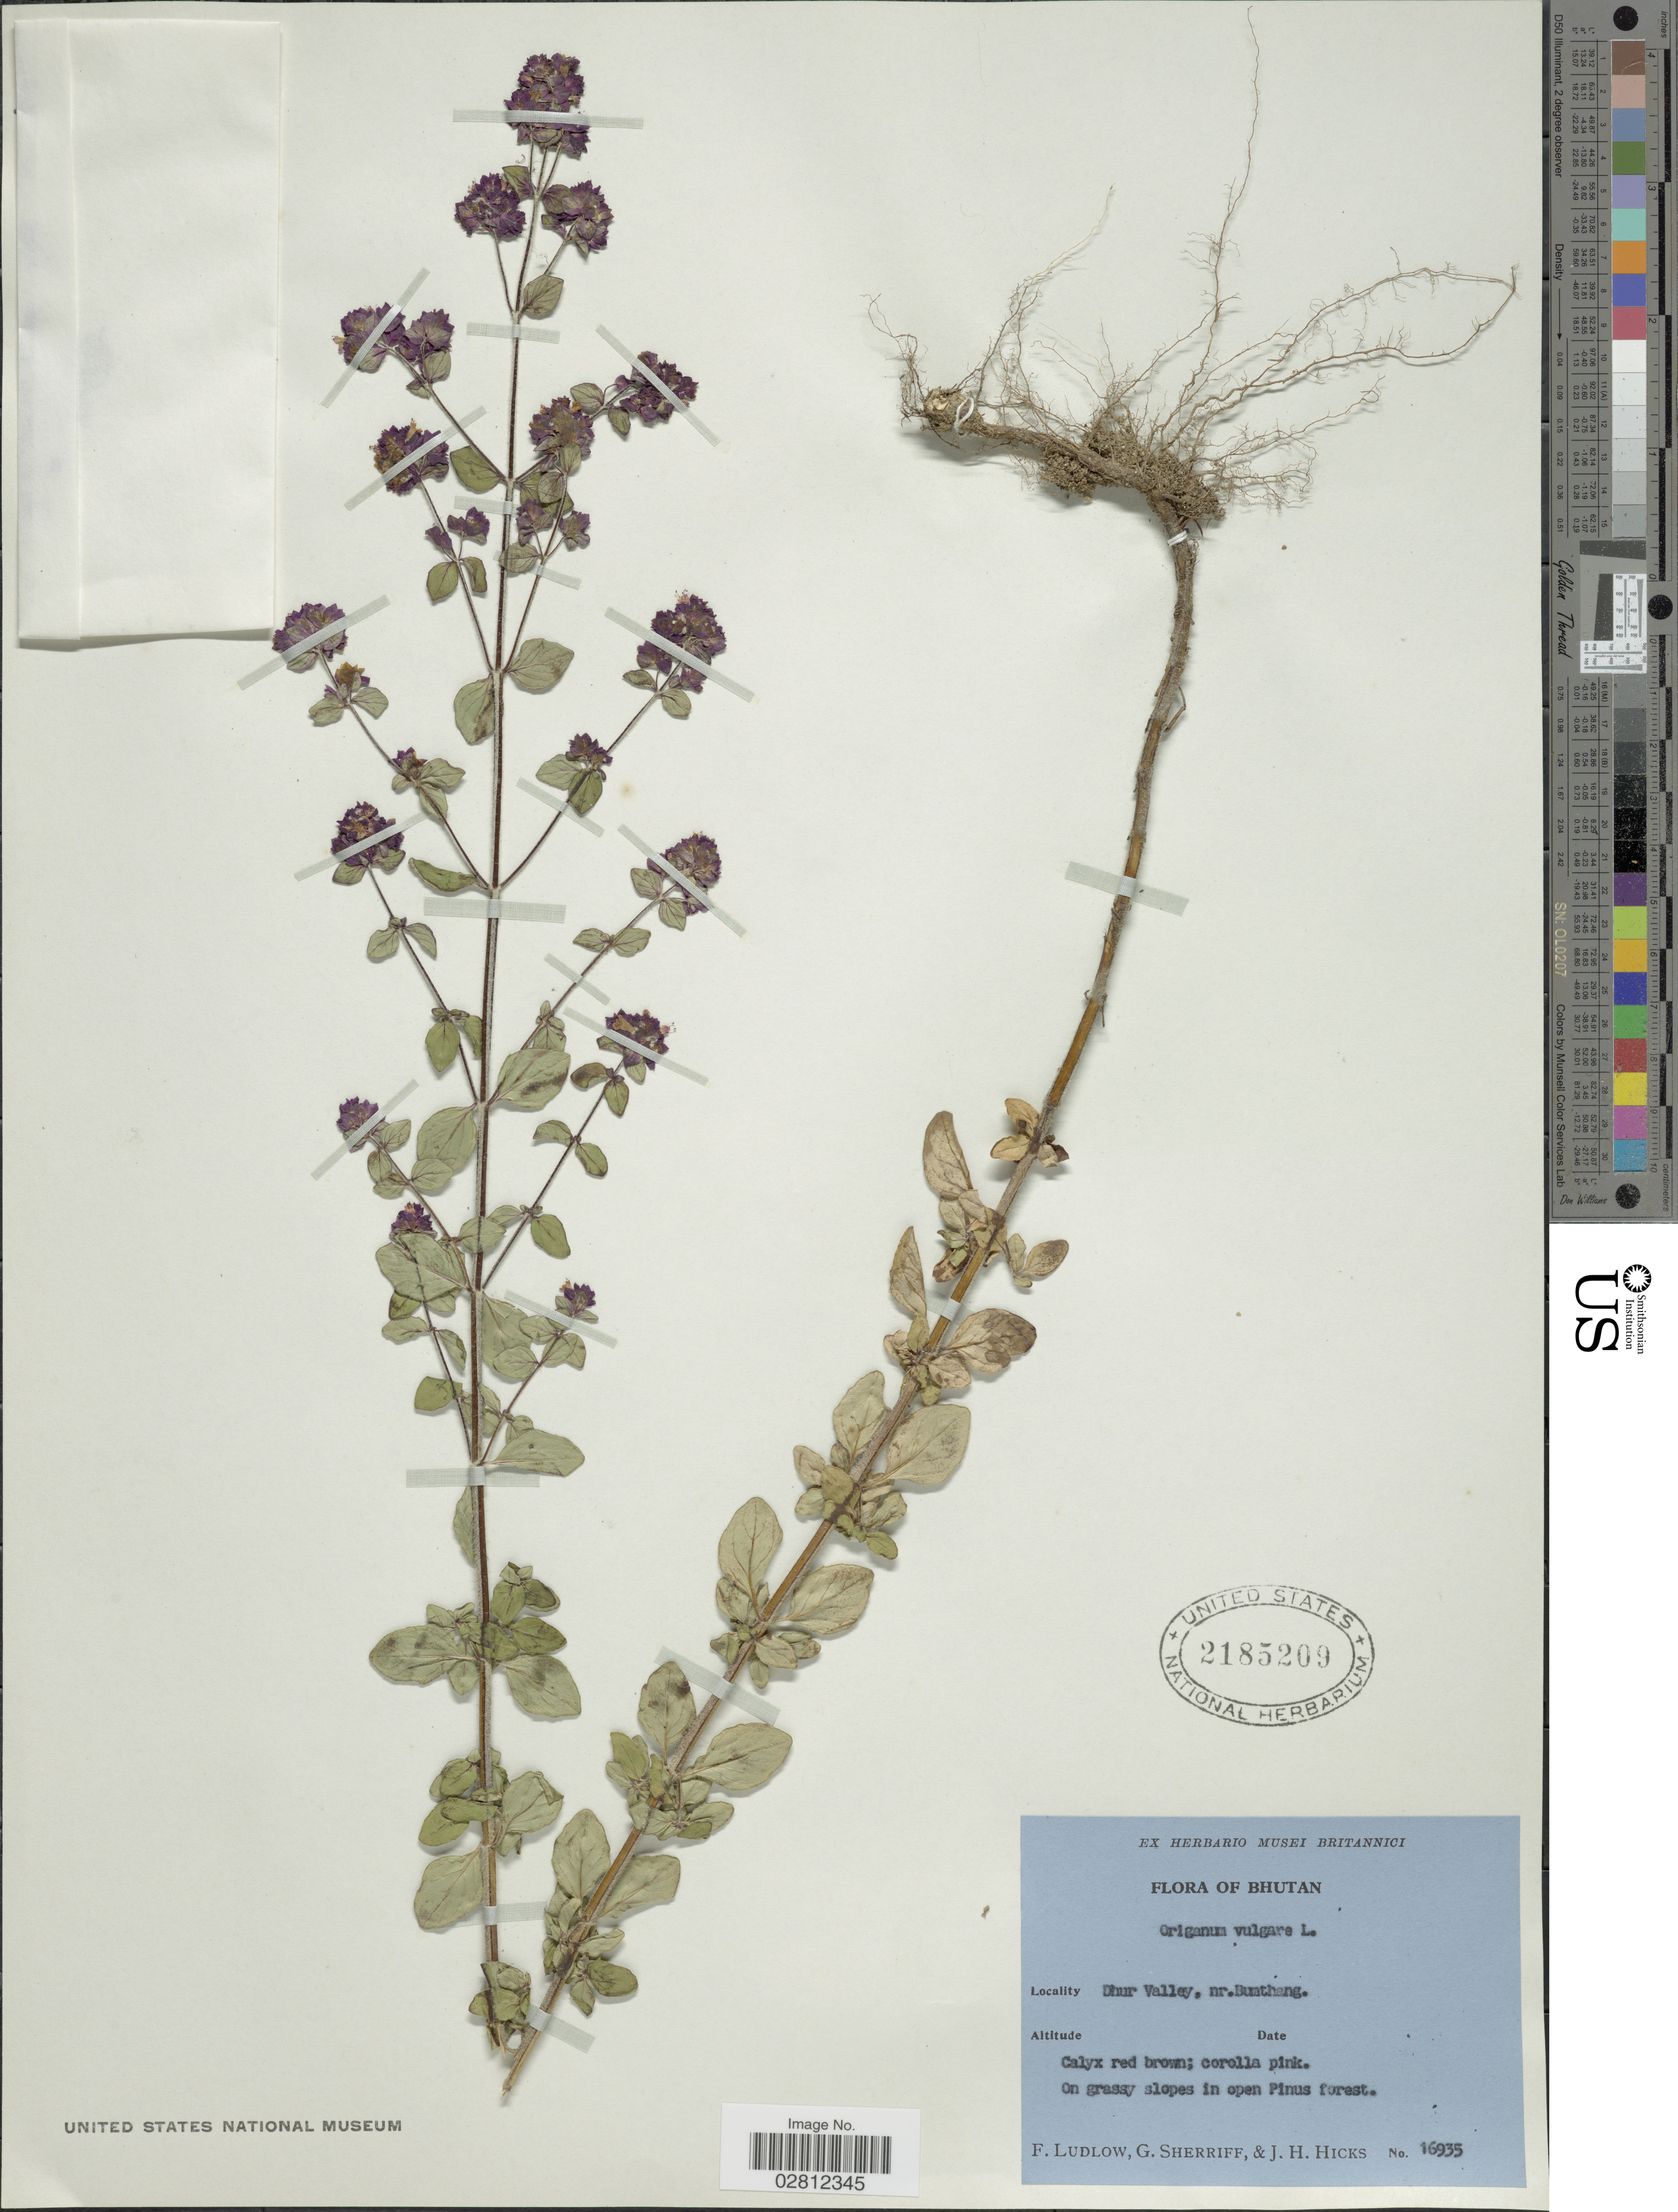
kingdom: Plantae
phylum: Tracheophyta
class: Magnoliopsida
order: Lamiales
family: Lamiaceae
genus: Origanum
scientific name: Origanum vulgare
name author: L.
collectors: F. Ludlow, G. Sherriff & J. H. Hicks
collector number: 16935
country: Bhutan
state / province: Bumthang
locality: Dhur Valley, nr. Bumthang.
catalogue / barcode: US 2185209